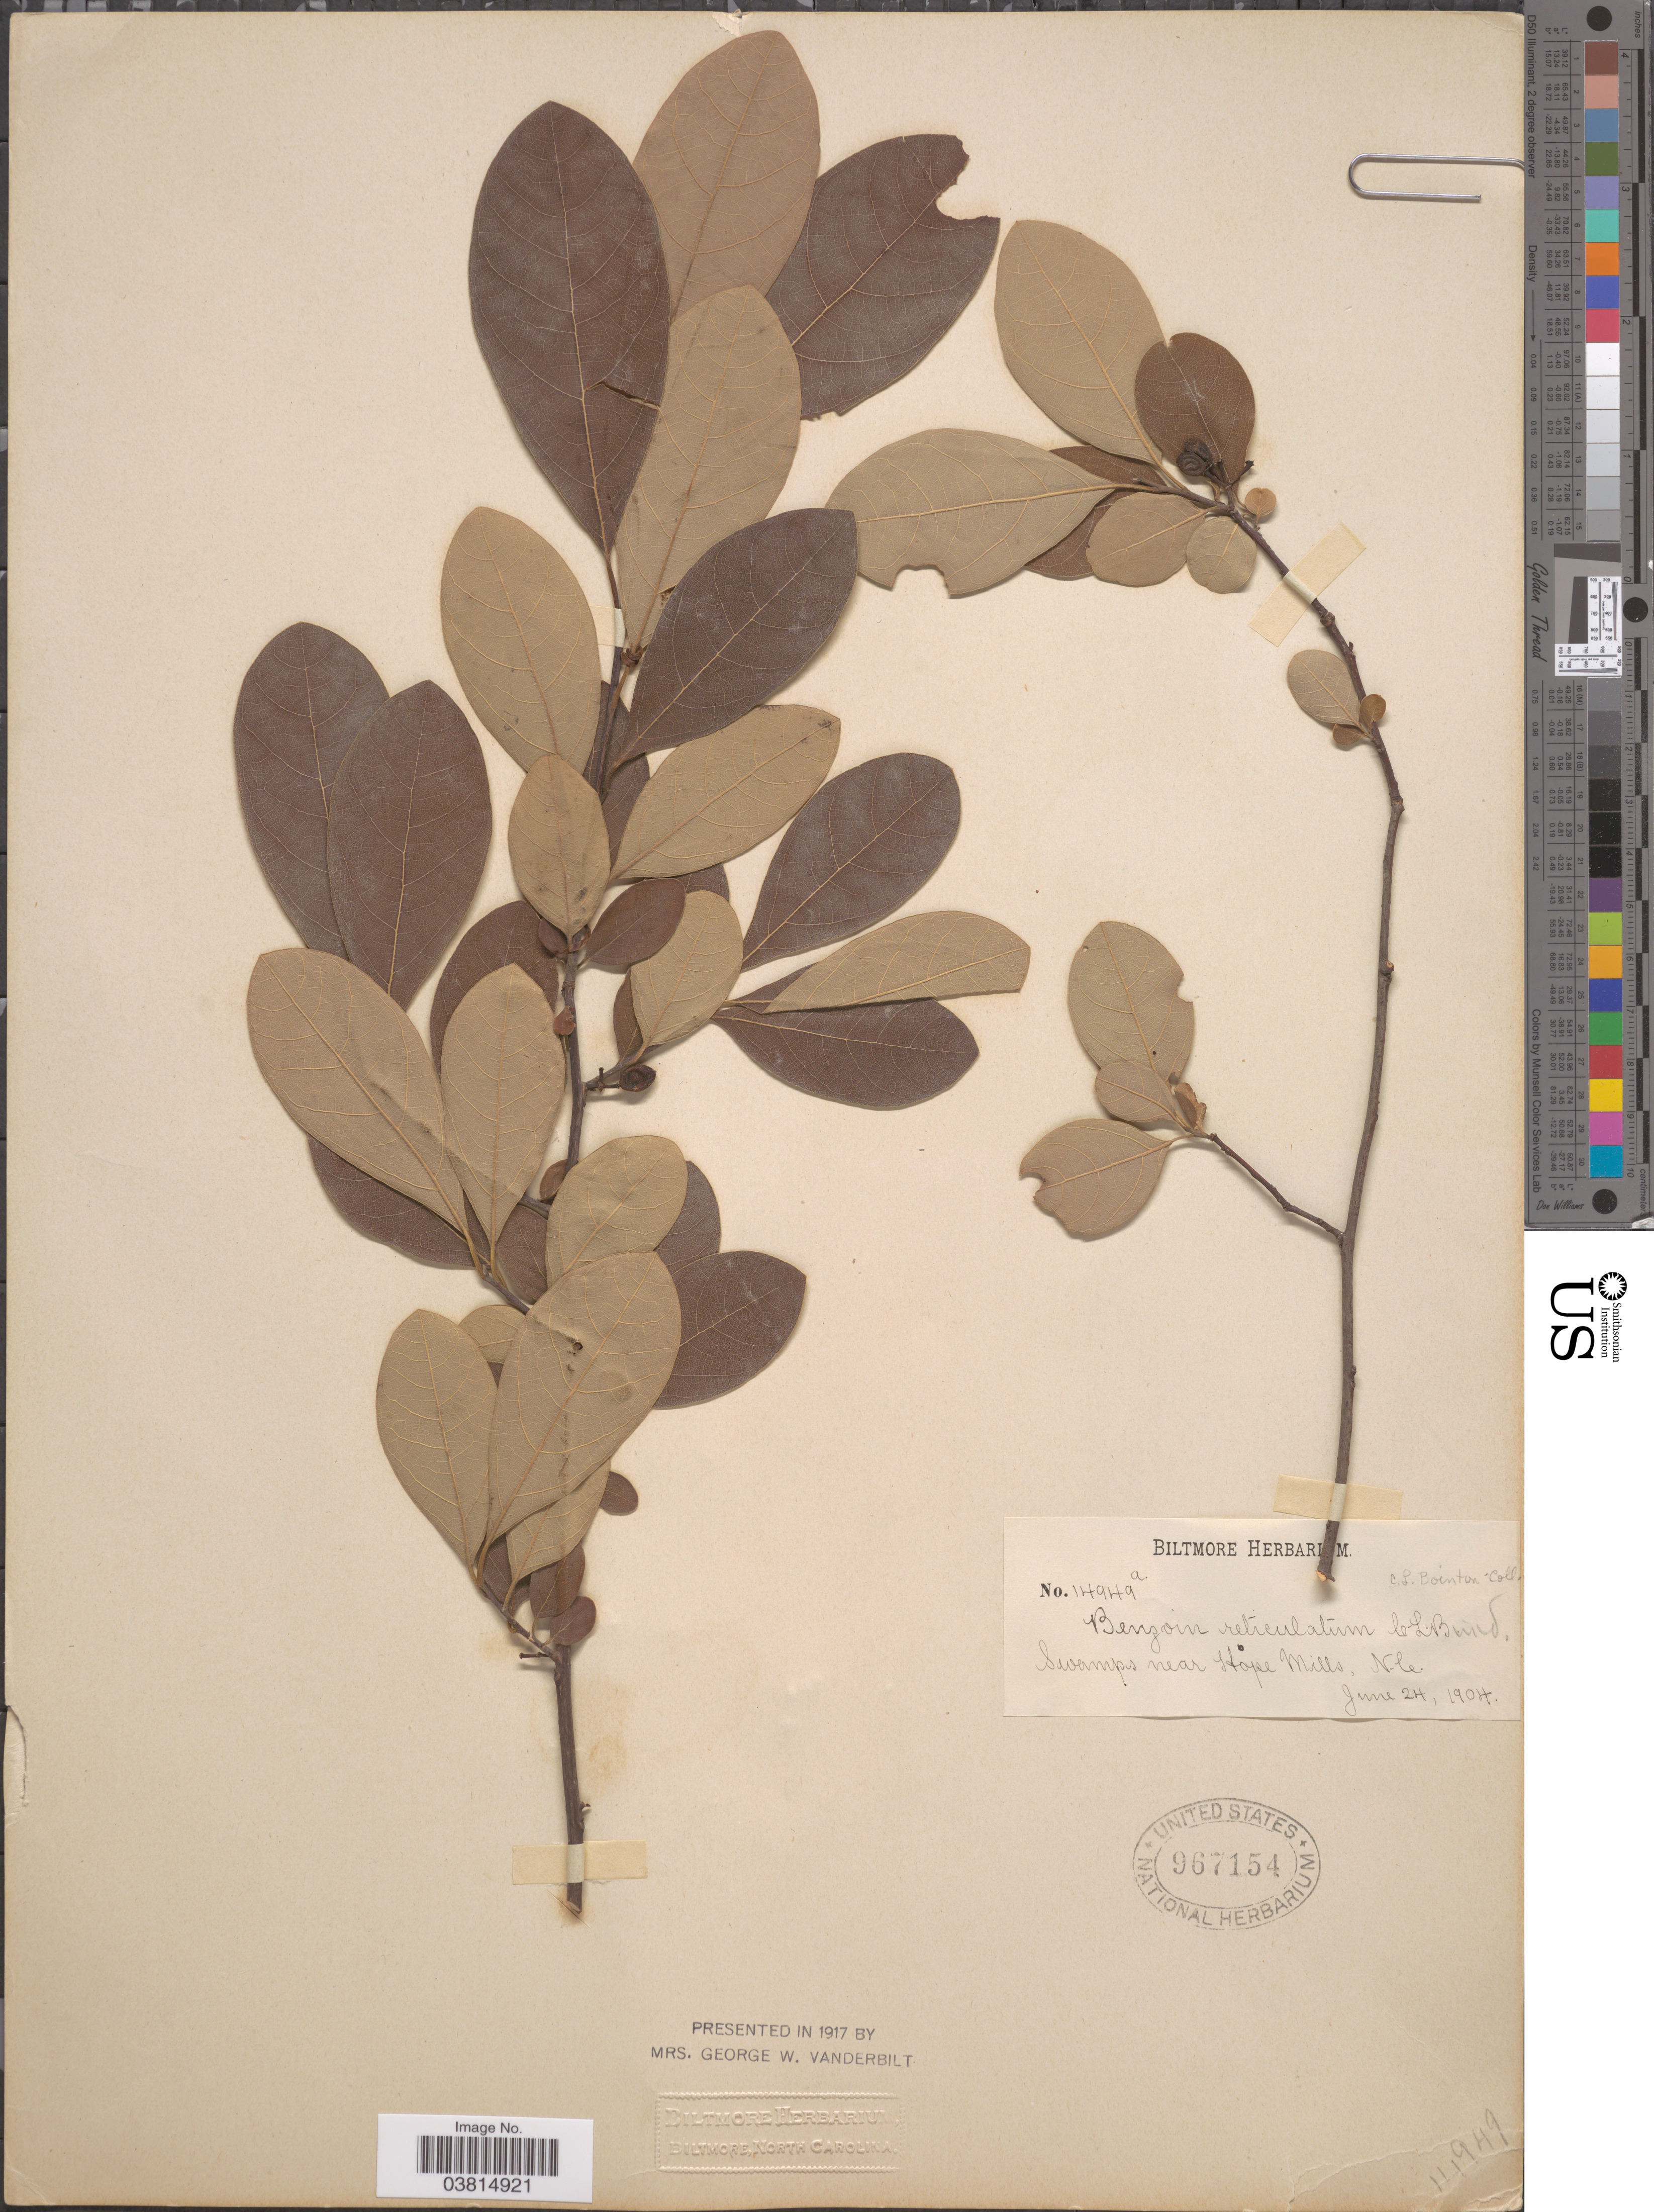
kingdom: Plantae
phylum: Tracheophyta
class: Magnoliopsida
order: Laurales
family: Lauraceae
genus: Lindera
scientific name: Lindera subcoriacea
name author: Wofford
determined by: Strong, Mark T., (BOT), Smithsonian Institution - National Museum of Natural History (UNITED STATES)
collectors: ex herb. Biltmore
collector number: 14949a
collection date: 1904-06-24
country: United States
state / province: North Carolina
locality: Swamps near Hope Mills.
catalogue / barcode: US 967154